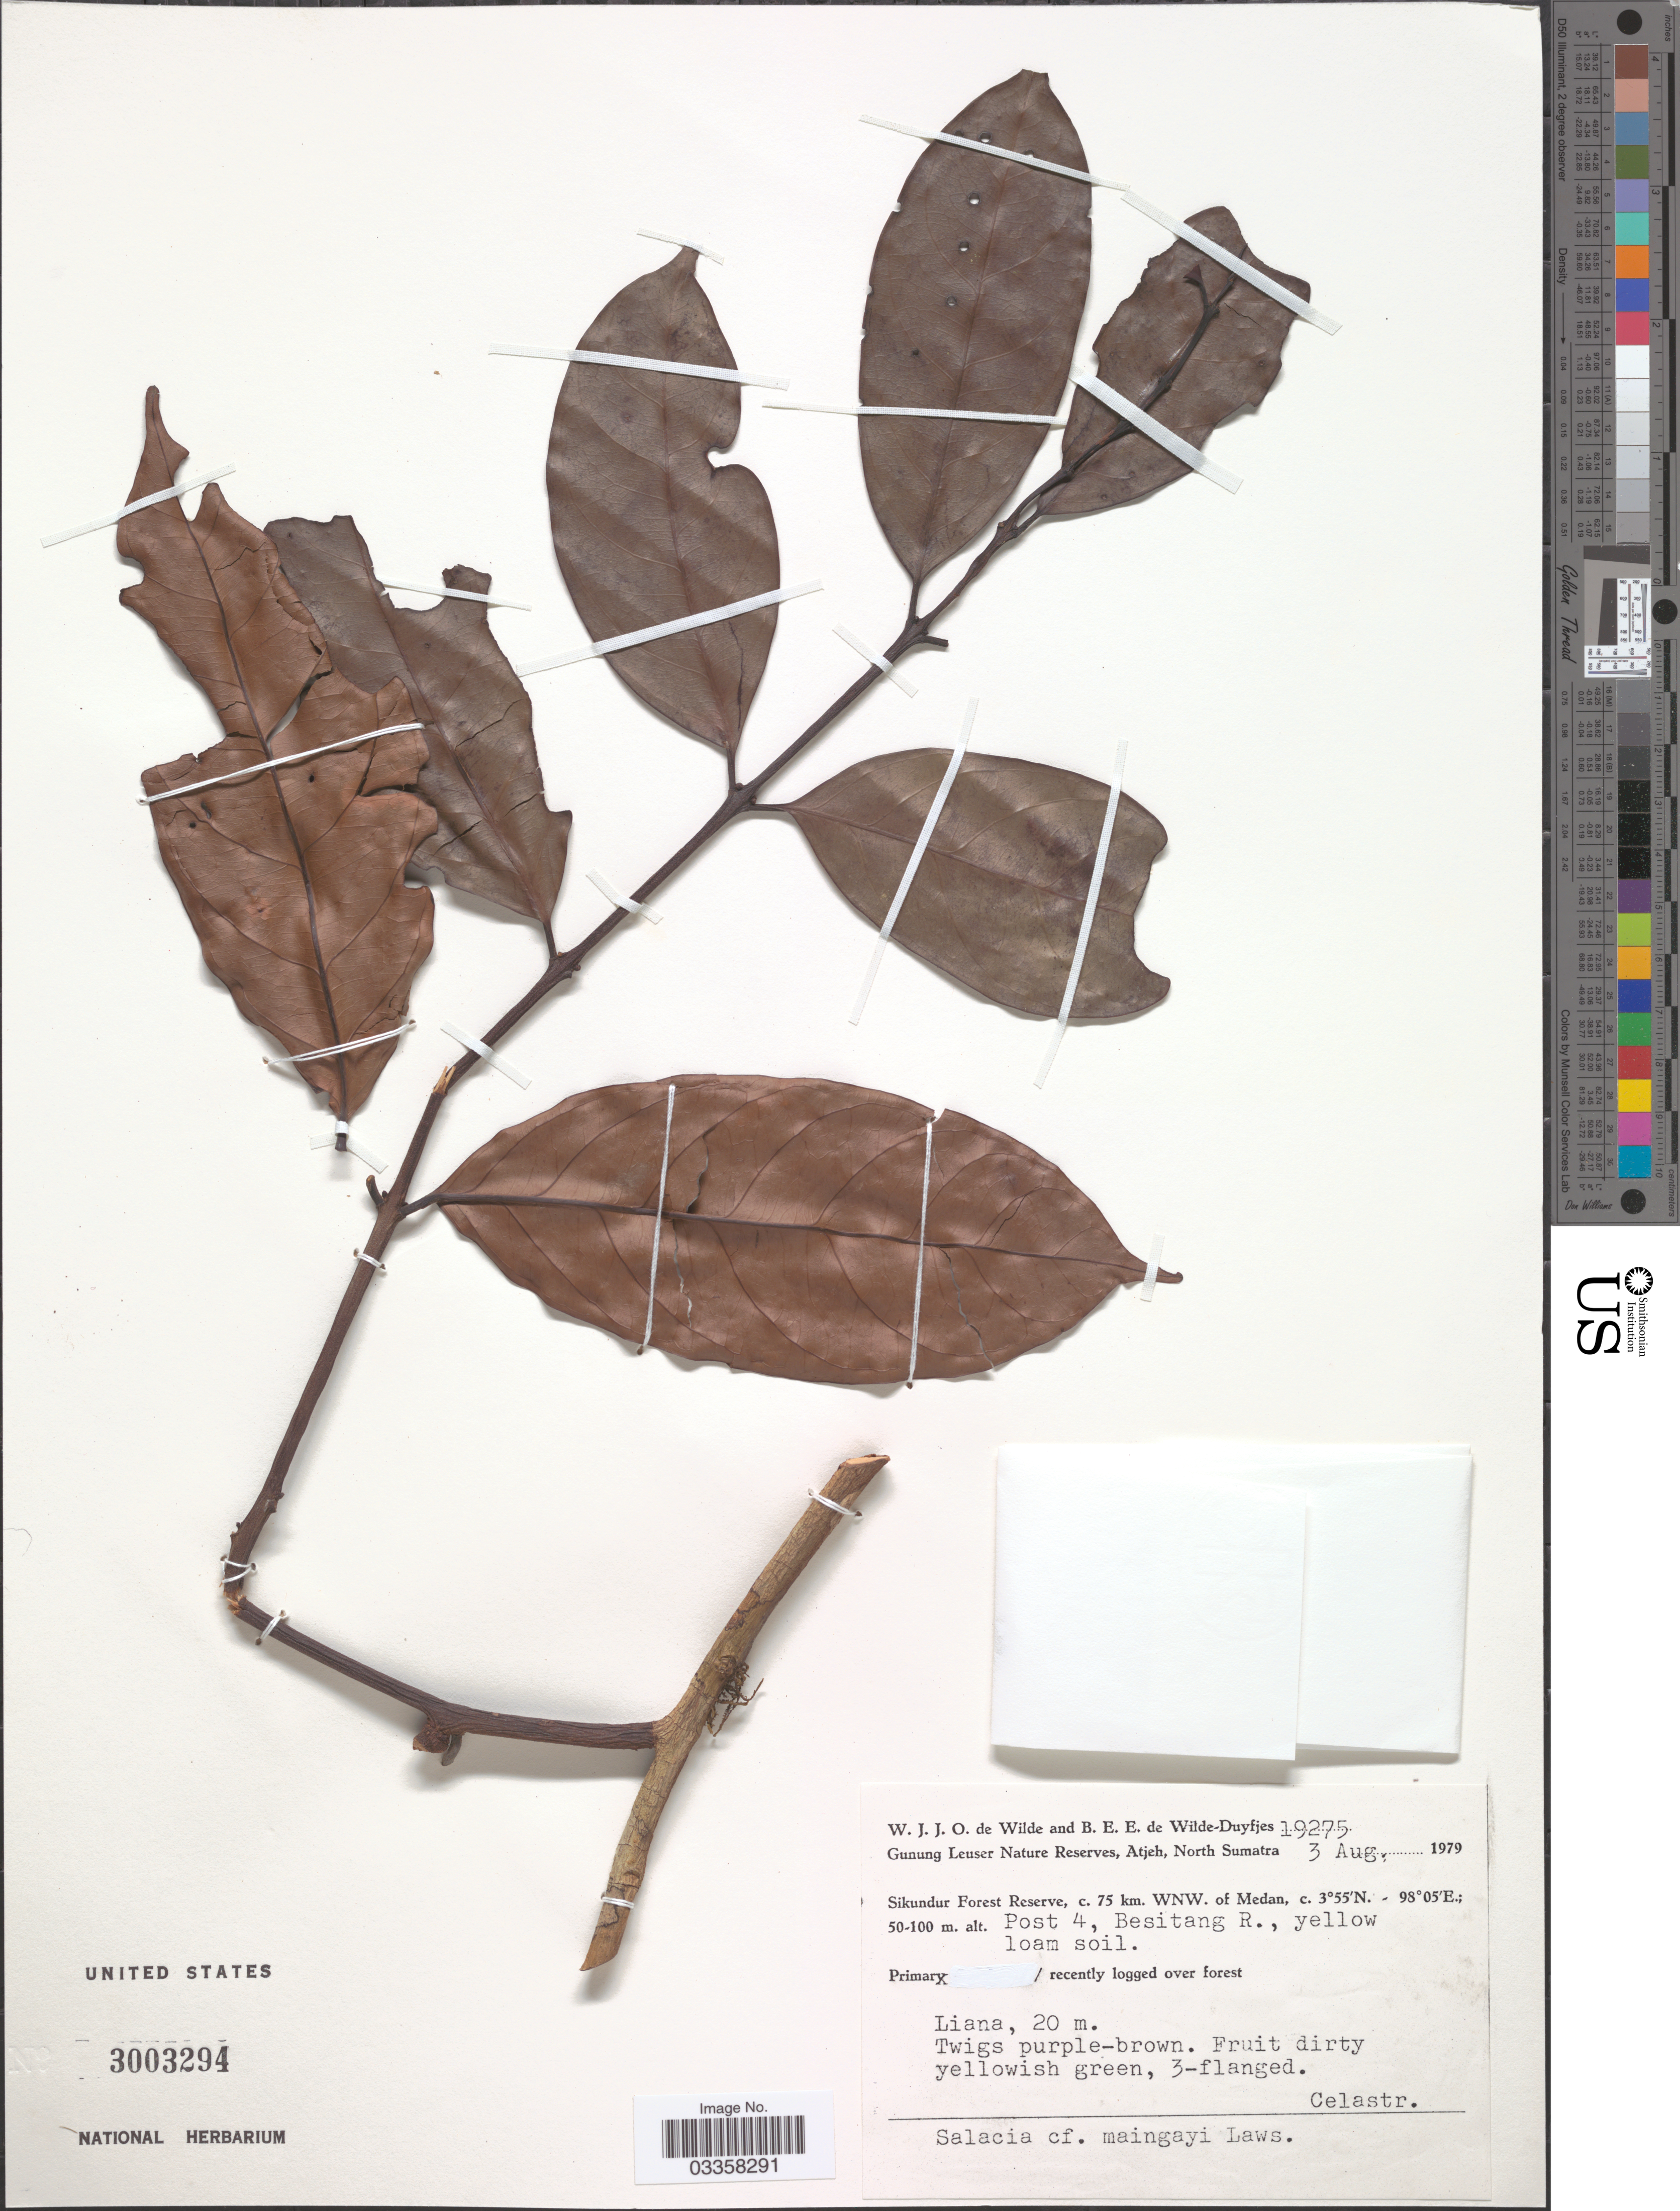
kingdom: Plantae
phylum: Tracheophyta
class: Magnoliopsida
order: Celastrales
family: Celastraceae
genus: Salacia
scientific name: Salacia maingayi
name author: M.A. Lawson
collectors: W. J. de Wilde & B. E. de Wilde-Duyfjes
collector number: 19275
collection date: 1979-08-03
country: Indonesia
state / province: Sumatra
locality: Gunung Leuser Nature Reserves, Atjeh, North Sumatra. Sikundur Forest Reserve, c. 75 km. WNW. of Medan. Post 4, Besitang R.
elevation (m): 50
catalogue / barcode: US 3003294